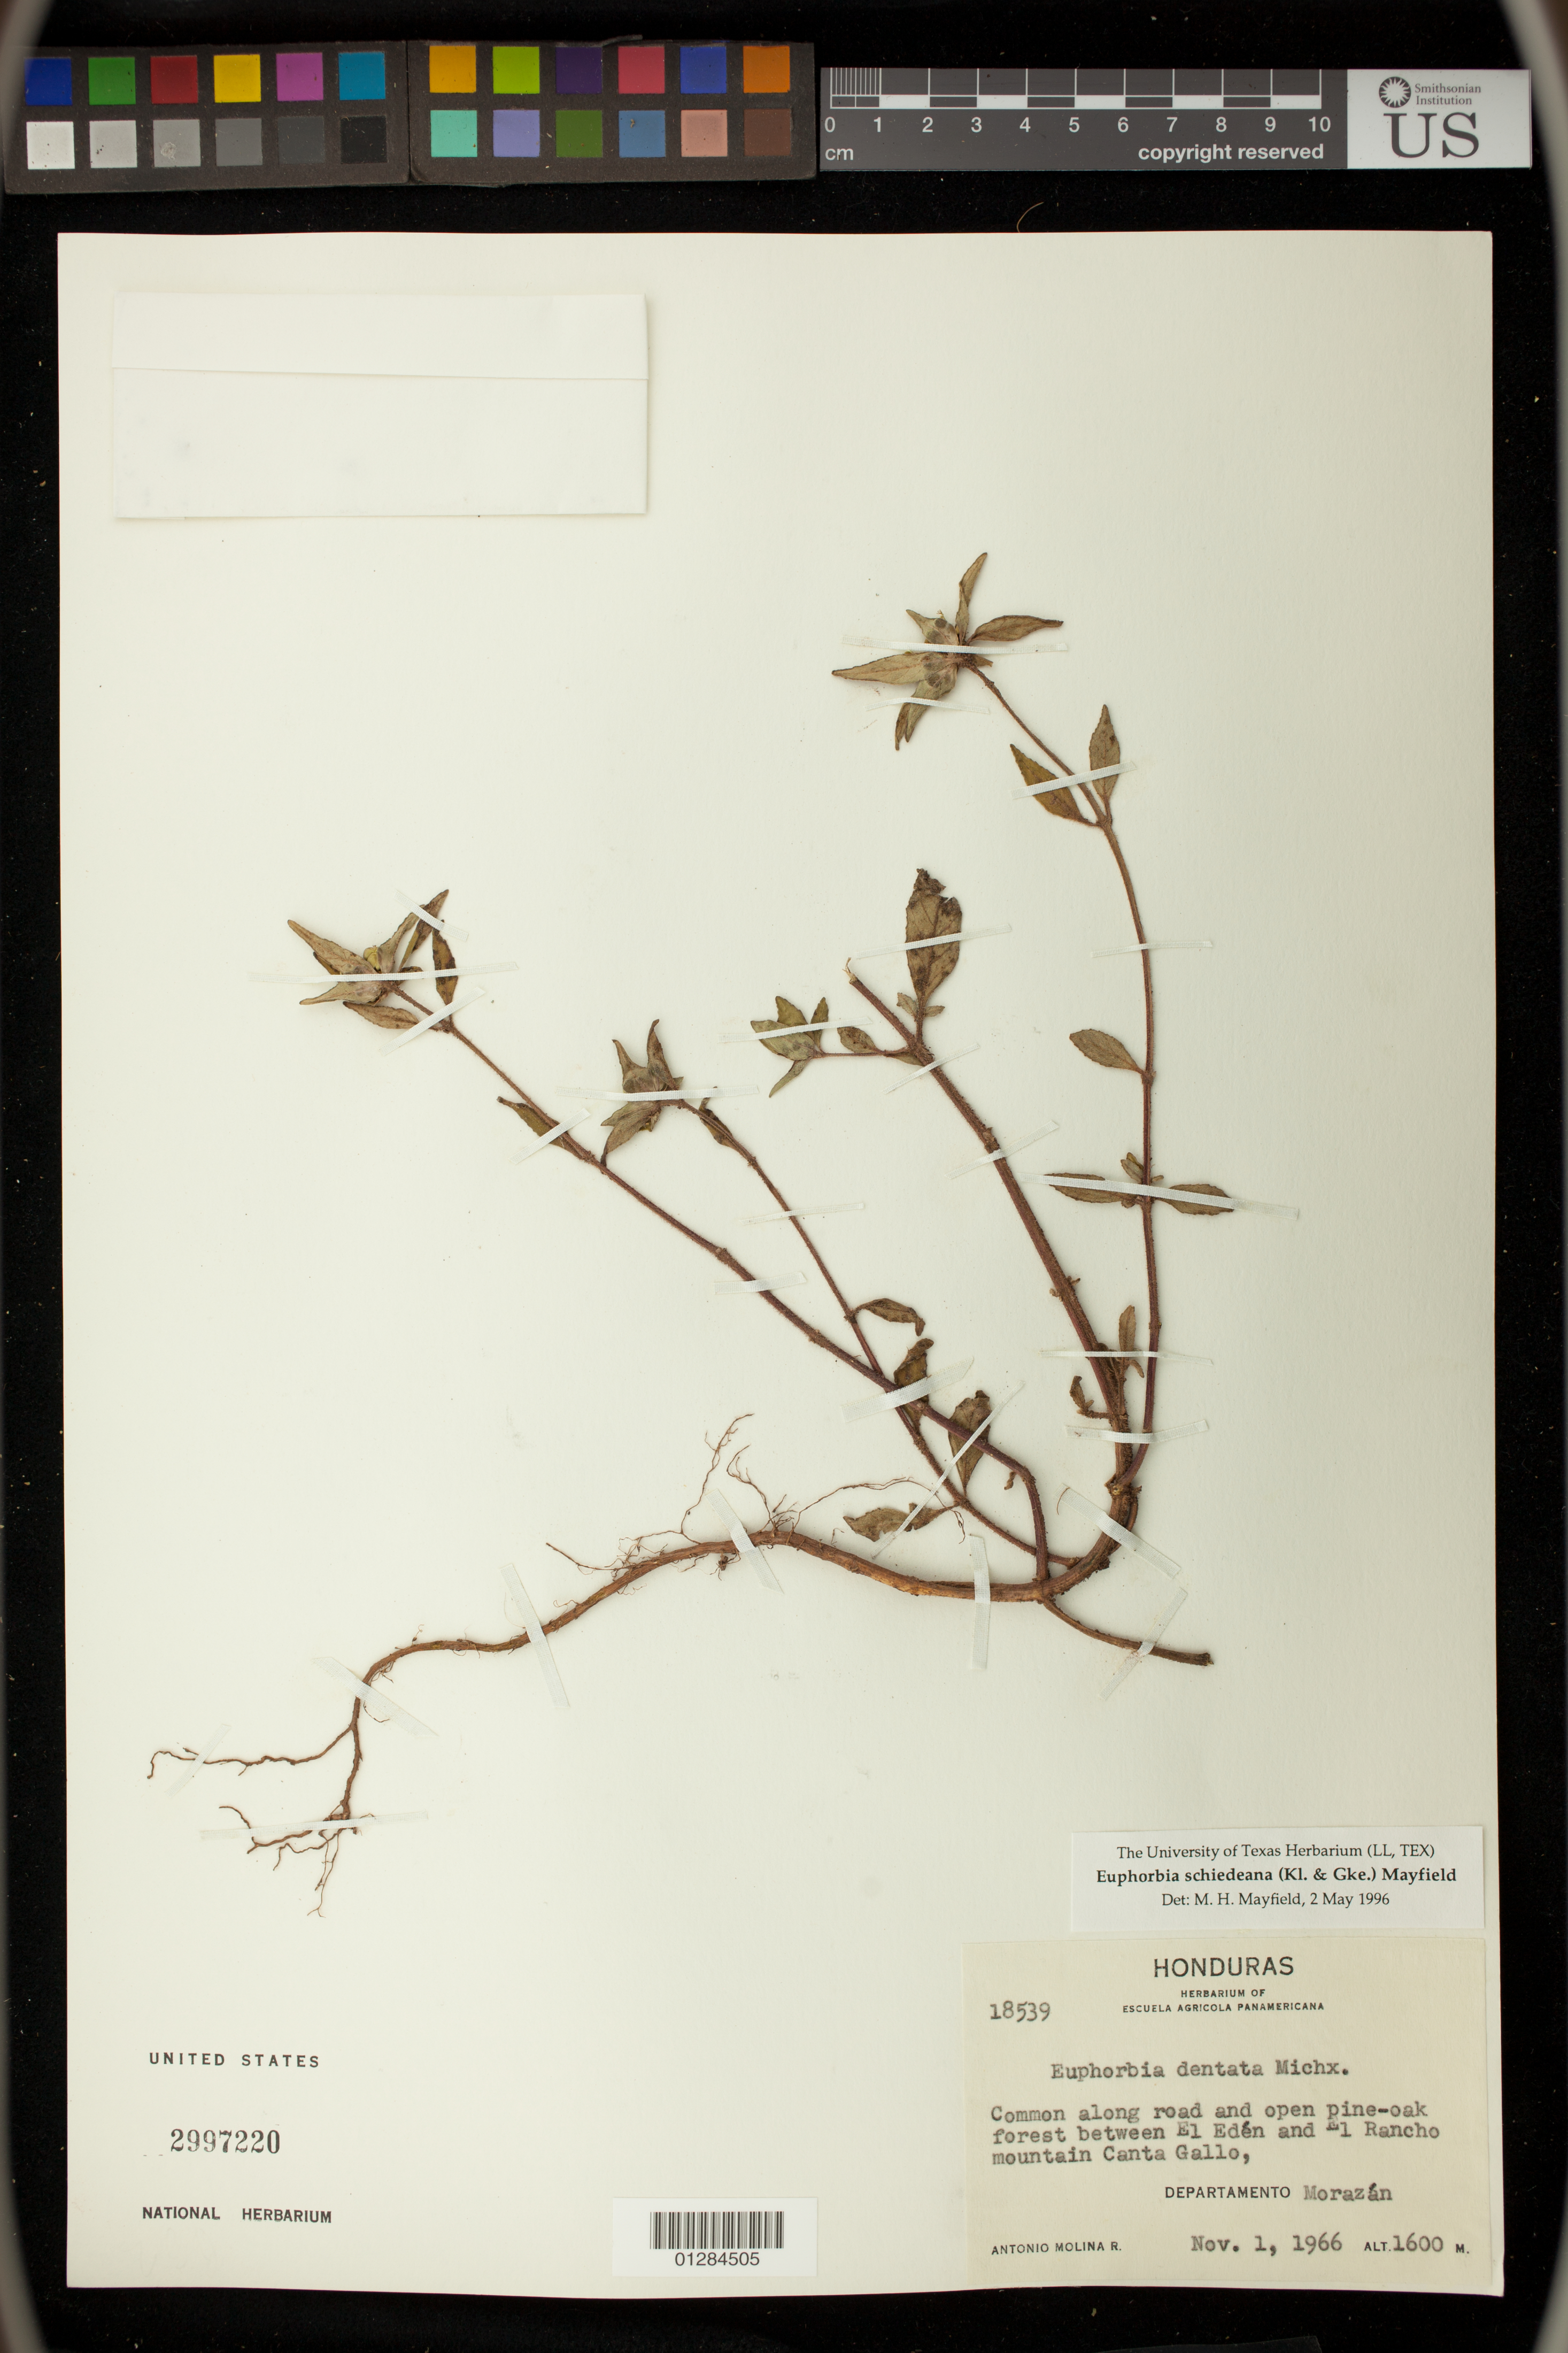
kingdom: Plantae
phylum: Tracheophyta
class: Magnoliopsida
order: Malpighiales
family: Euphorbiaceae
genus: Euphorbia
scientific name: Euphorbia schiedeana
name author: (Klotzsch & Garcke) Mayfield ex C. Nelson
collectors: A. Molina R.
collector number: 18539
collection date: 1966-11-01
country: Honduras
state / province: Fco. Morazán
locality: Forest between El Eden and El Rancho Mt. Canta Gallo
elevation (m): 1600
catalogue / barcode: US 2997220